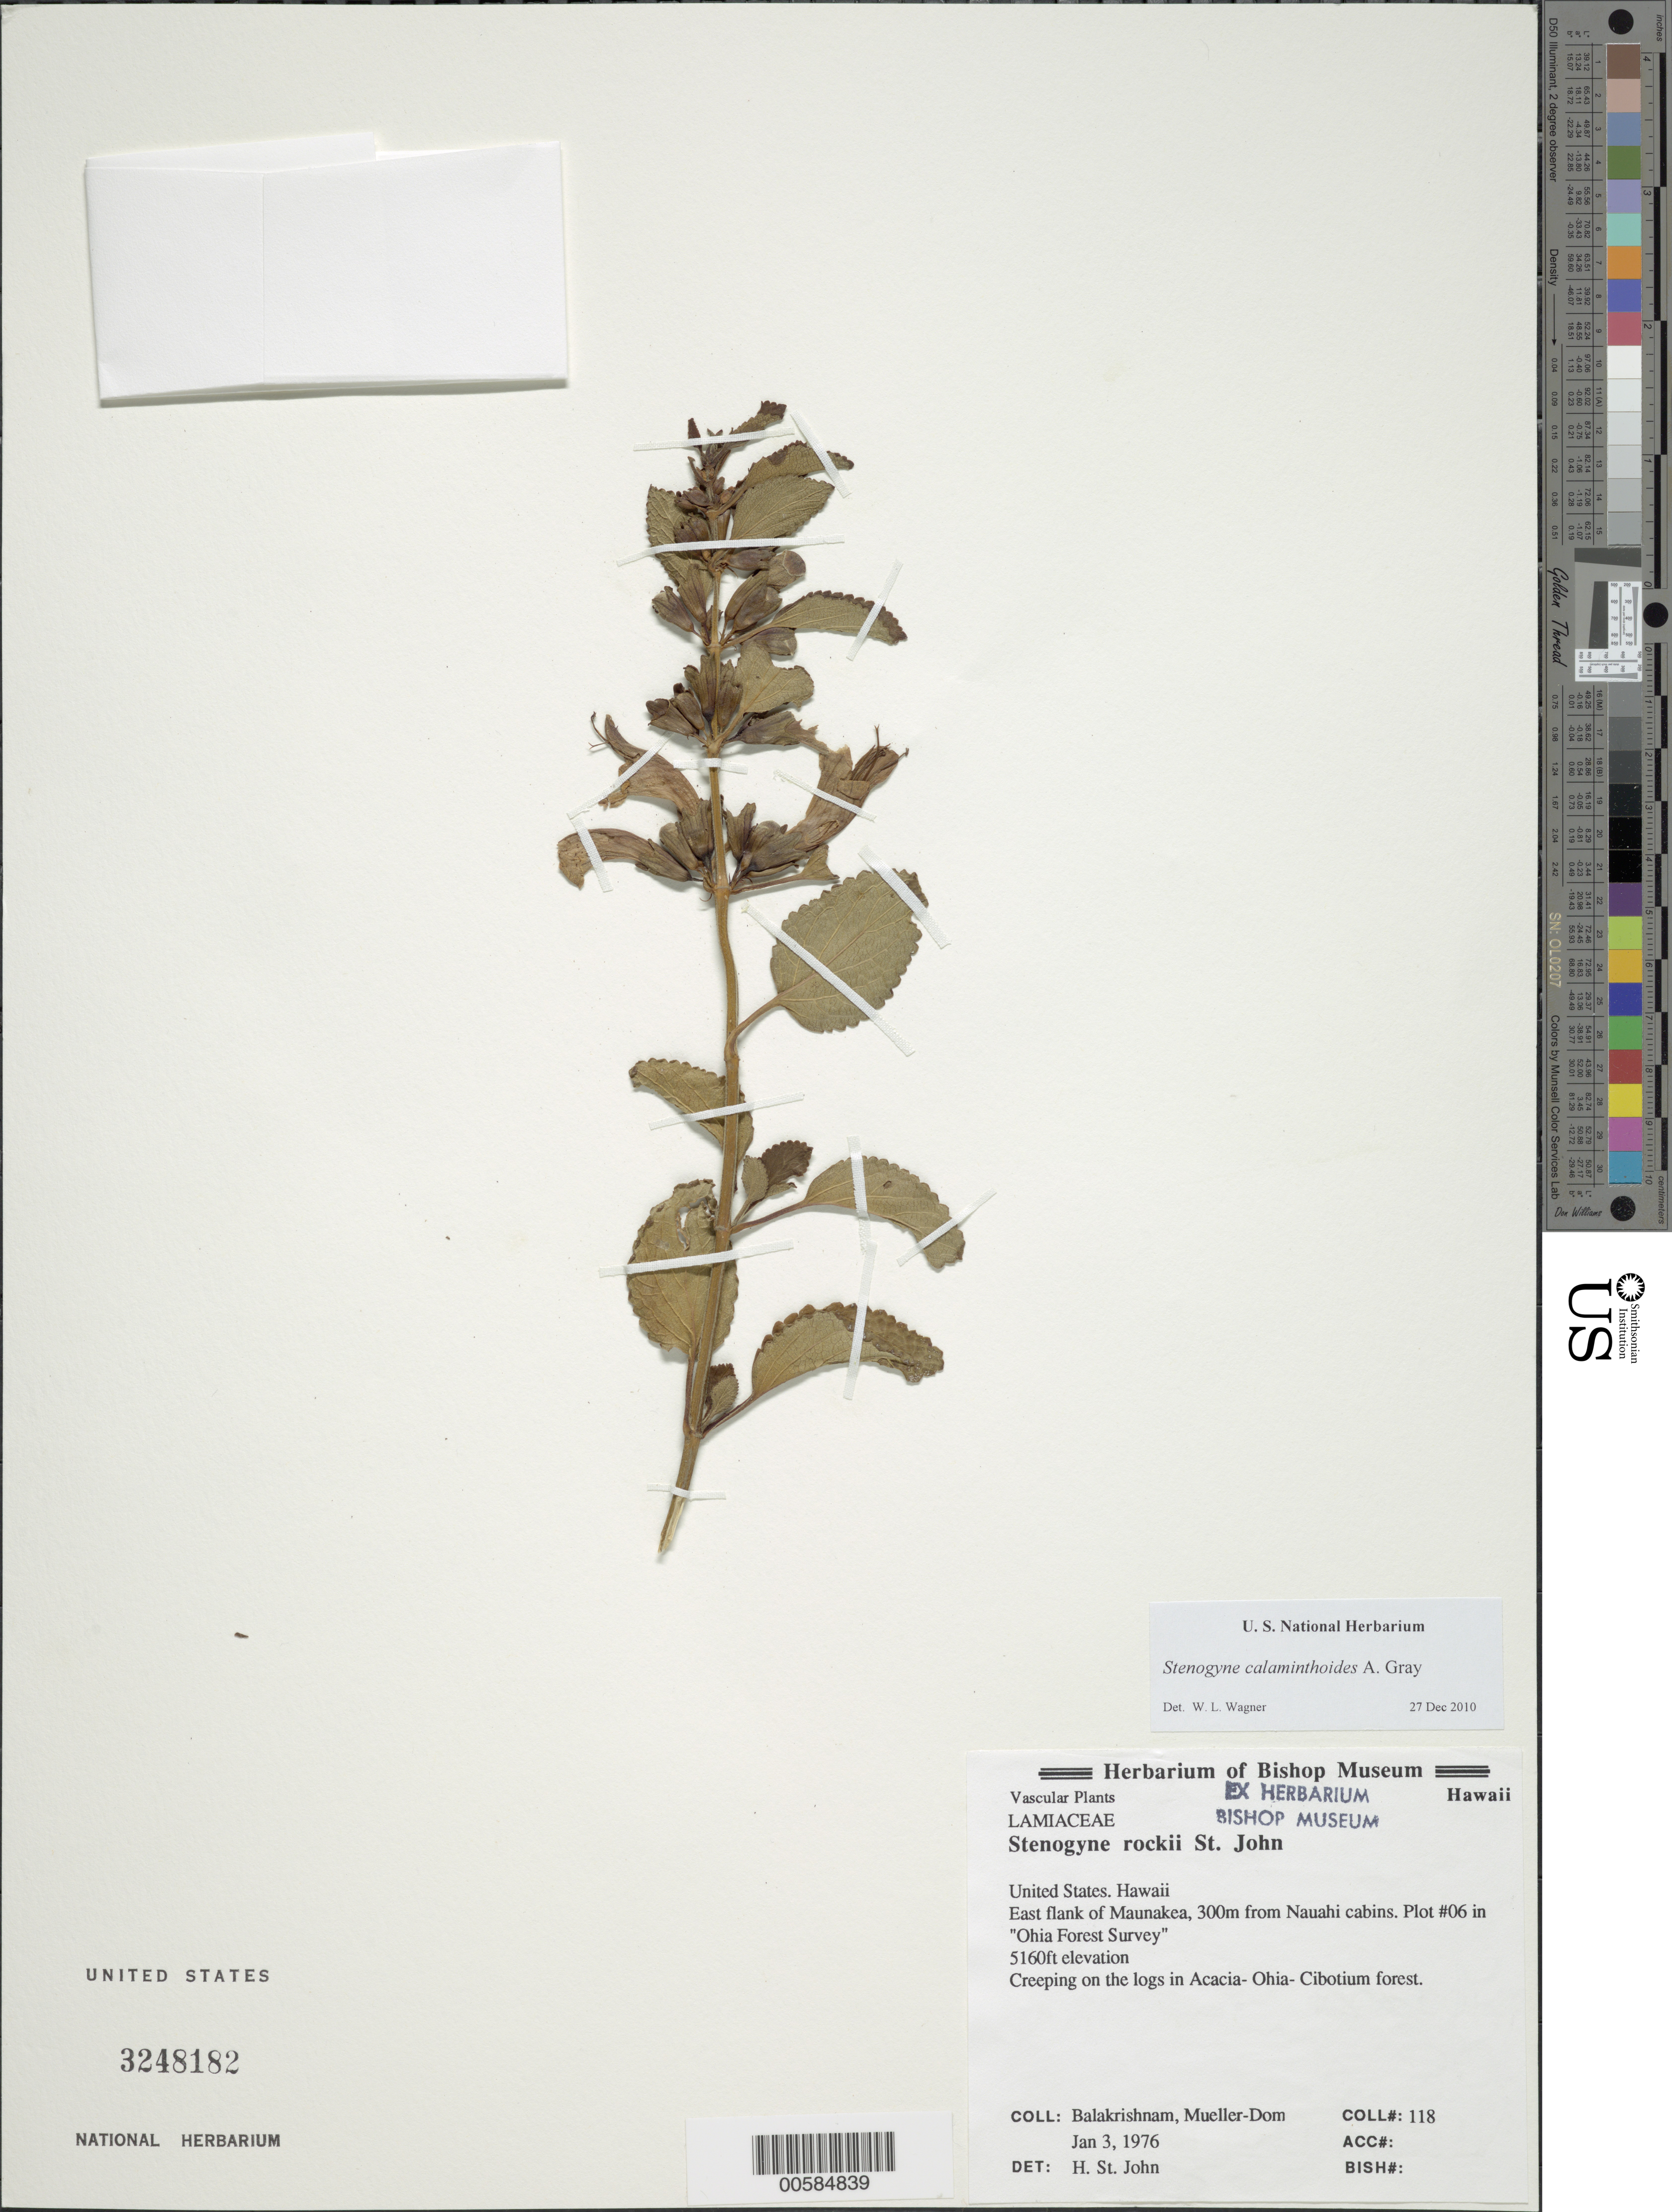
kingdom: Plantae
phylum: Tracheophyta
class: Magnoliopsida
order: Lamiales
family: Lamiaceae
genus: Stenogyne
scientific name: Stenogyne calaminthoides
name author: A. Gray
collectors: -. Balakrishnam & D. Mueller-Dombois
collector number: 118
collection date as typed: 3 Jan 1976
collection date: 1976-01-03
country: United States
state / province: Hawaii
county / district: Hawaii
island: Hawaii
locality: E flank of Maunakea, 300m from Nauahi cabins. Plot #06 in "Ohia Forest Survey".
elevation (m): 1573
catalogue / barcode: US 3248182